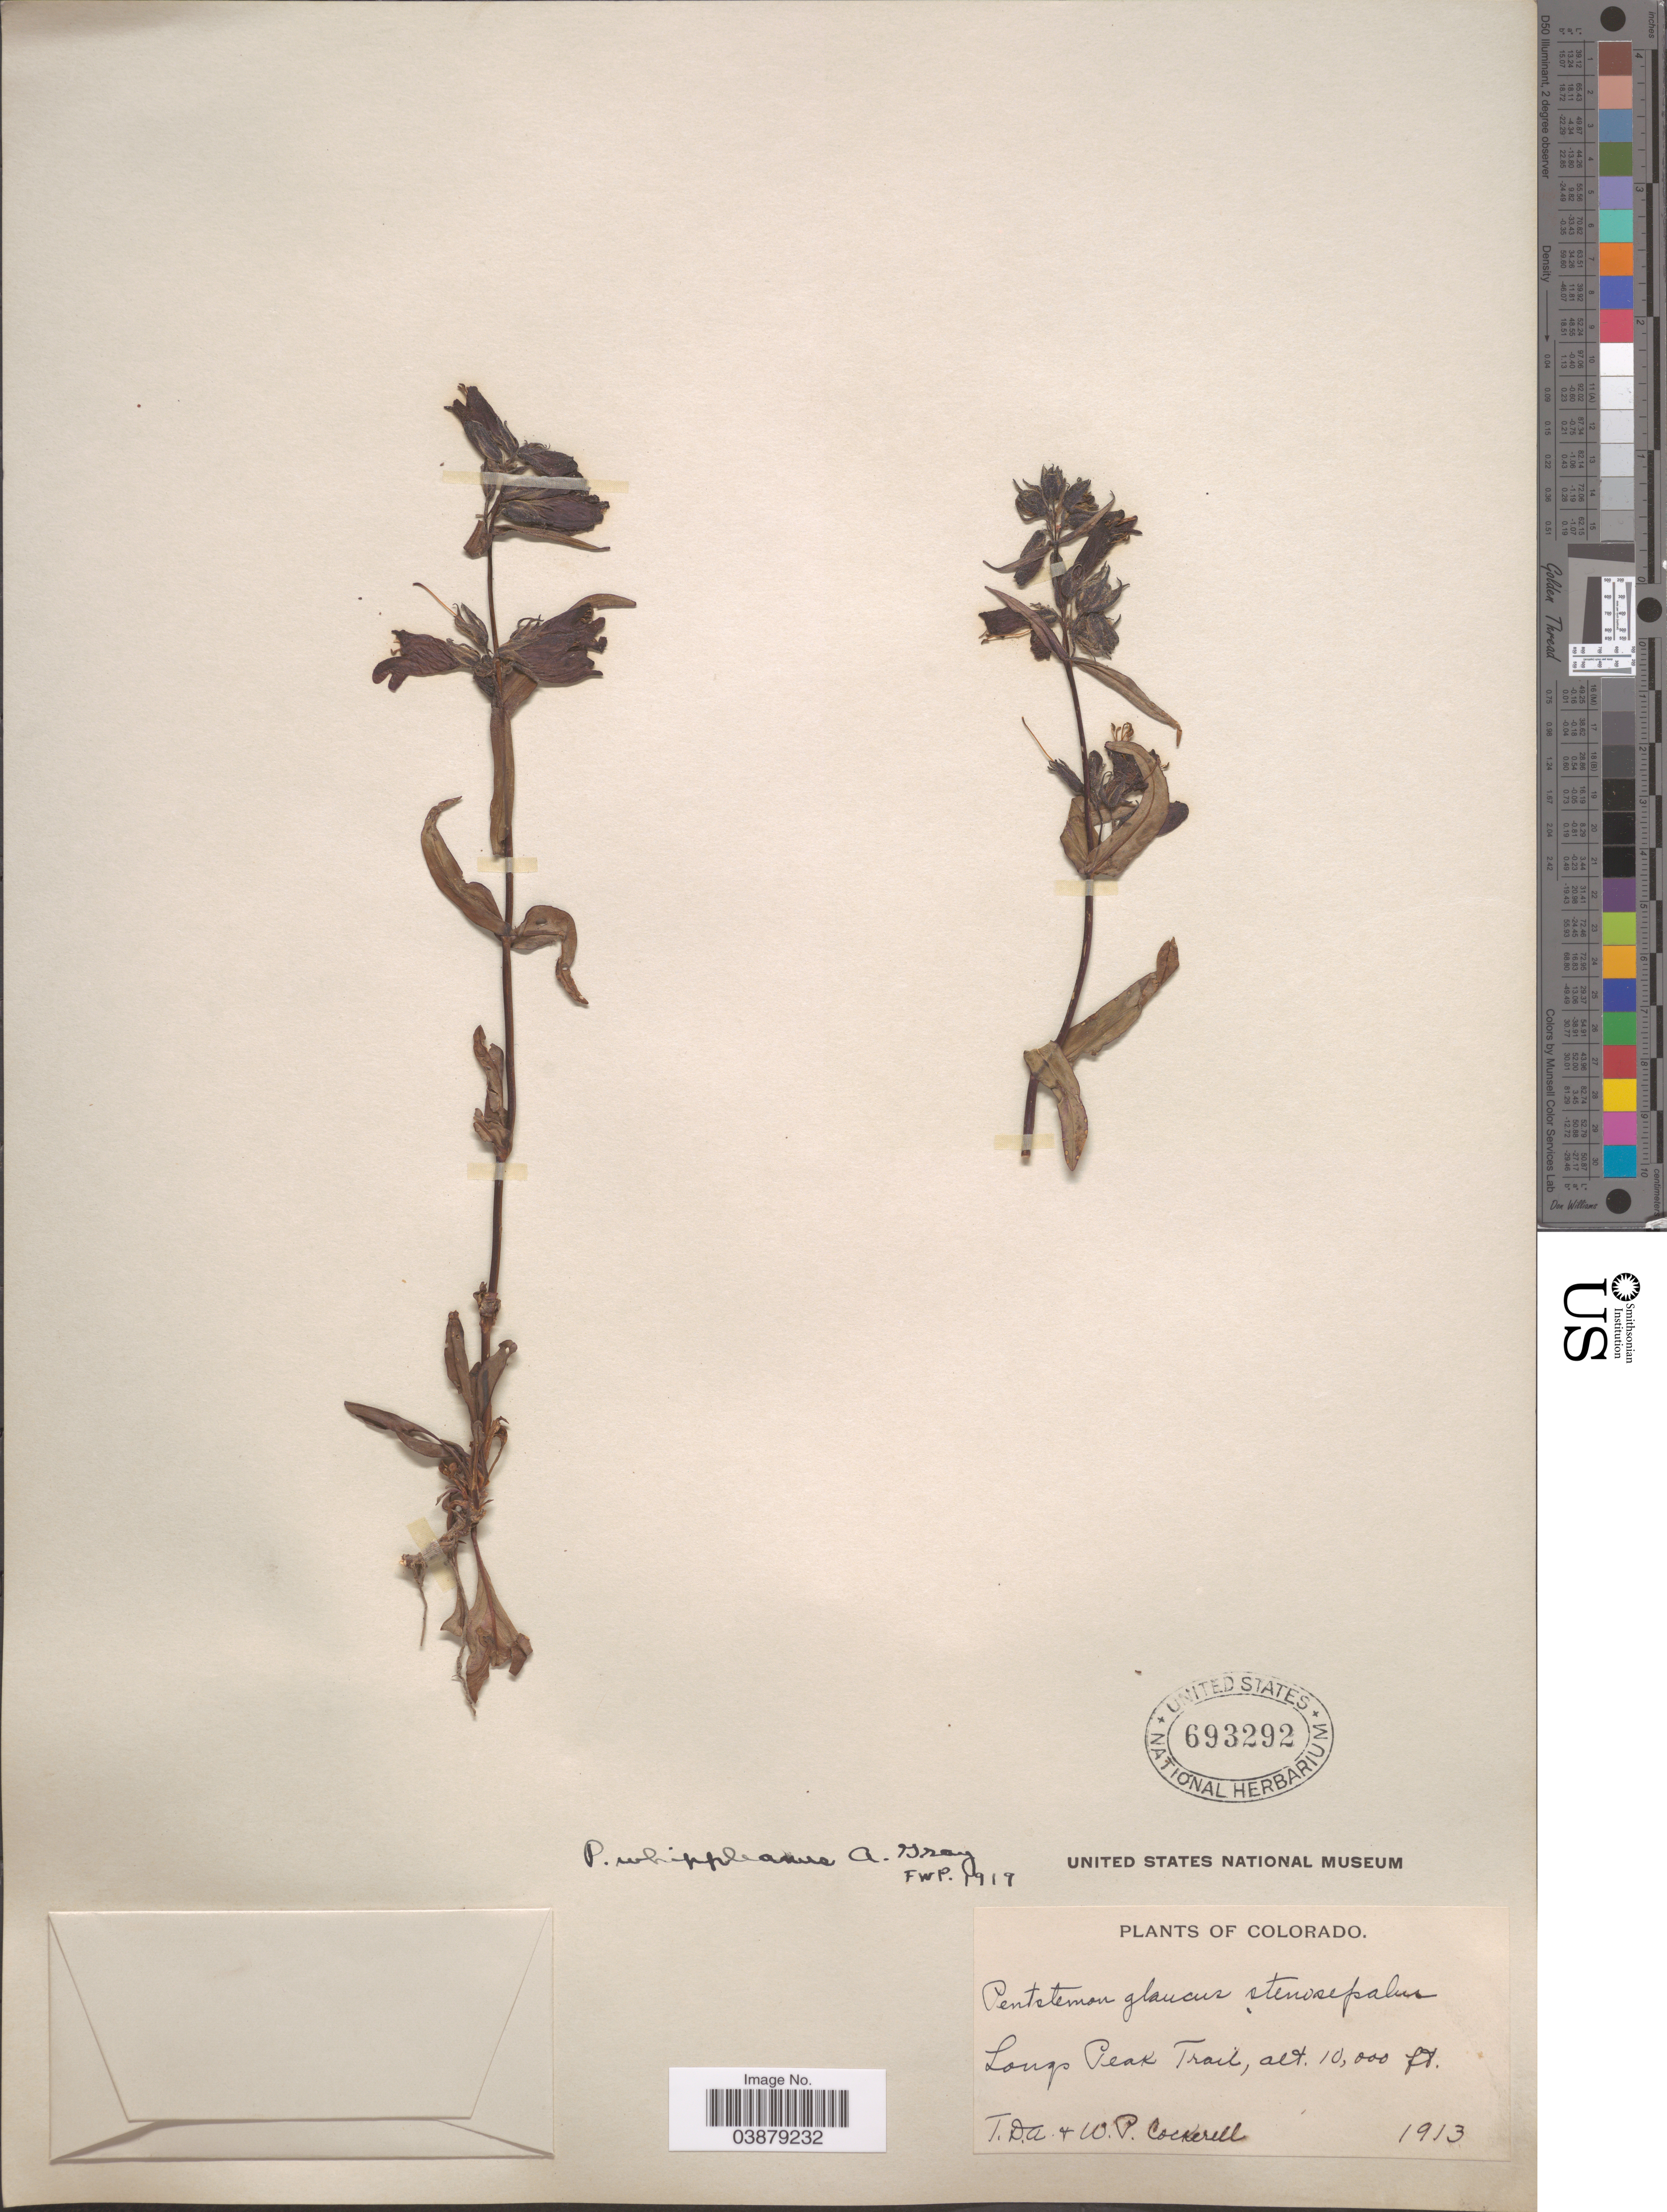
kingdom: Plantae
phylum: Tracheophyta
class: Magnoliopsida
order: Lamiales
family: Plantaginaceae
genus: Penstemon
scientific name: Penstemon whippleanus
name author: A. Gray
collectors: T. Cockerell & W. Cockerell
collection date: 1913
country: United States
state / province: Colorado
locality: Longs Peak Trail.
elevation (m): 3048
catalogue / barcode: US 693292